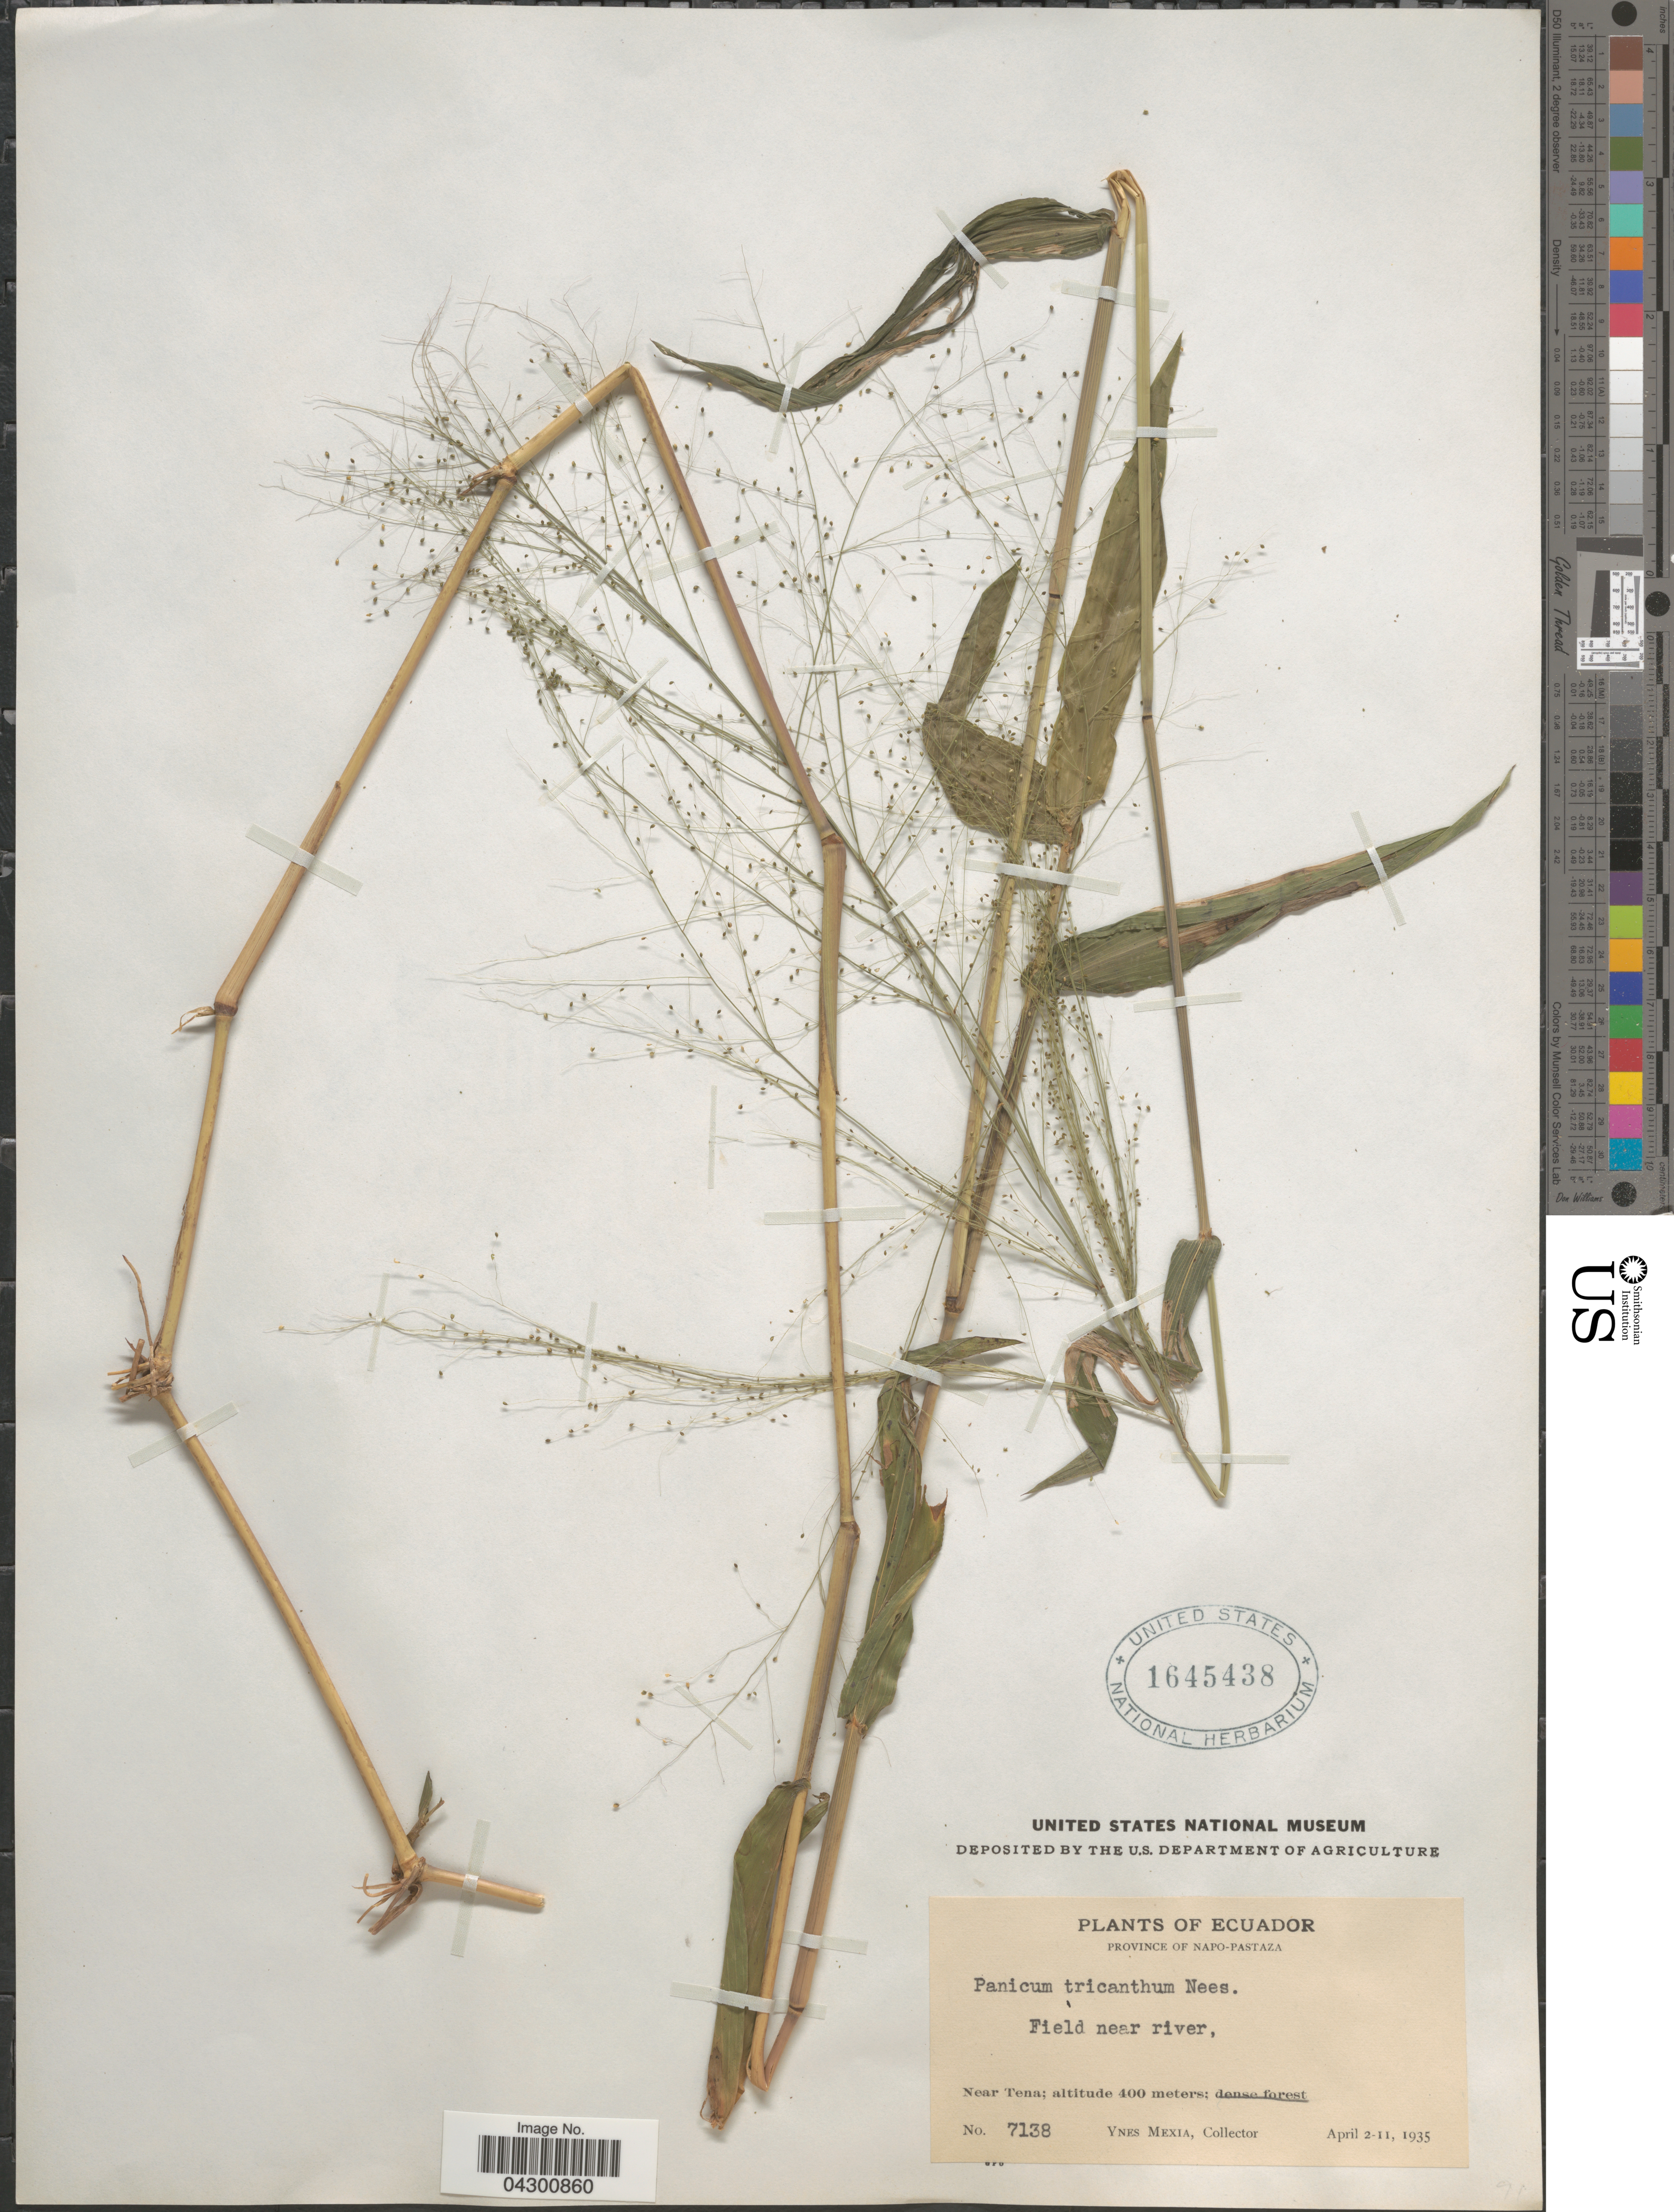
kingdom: Plantae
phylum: Tracheophyta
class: Liliopsida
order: Poales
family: Poaceae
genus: Panicum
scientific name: Panicum trichanthum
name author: Nees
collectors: Y. Mexia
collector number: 7138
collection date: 1935-04-02/1935-04-11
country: Ecuador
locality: Napo-Pastaza. Field near river, Near Tena.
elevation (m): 400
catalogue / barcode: US 1645438